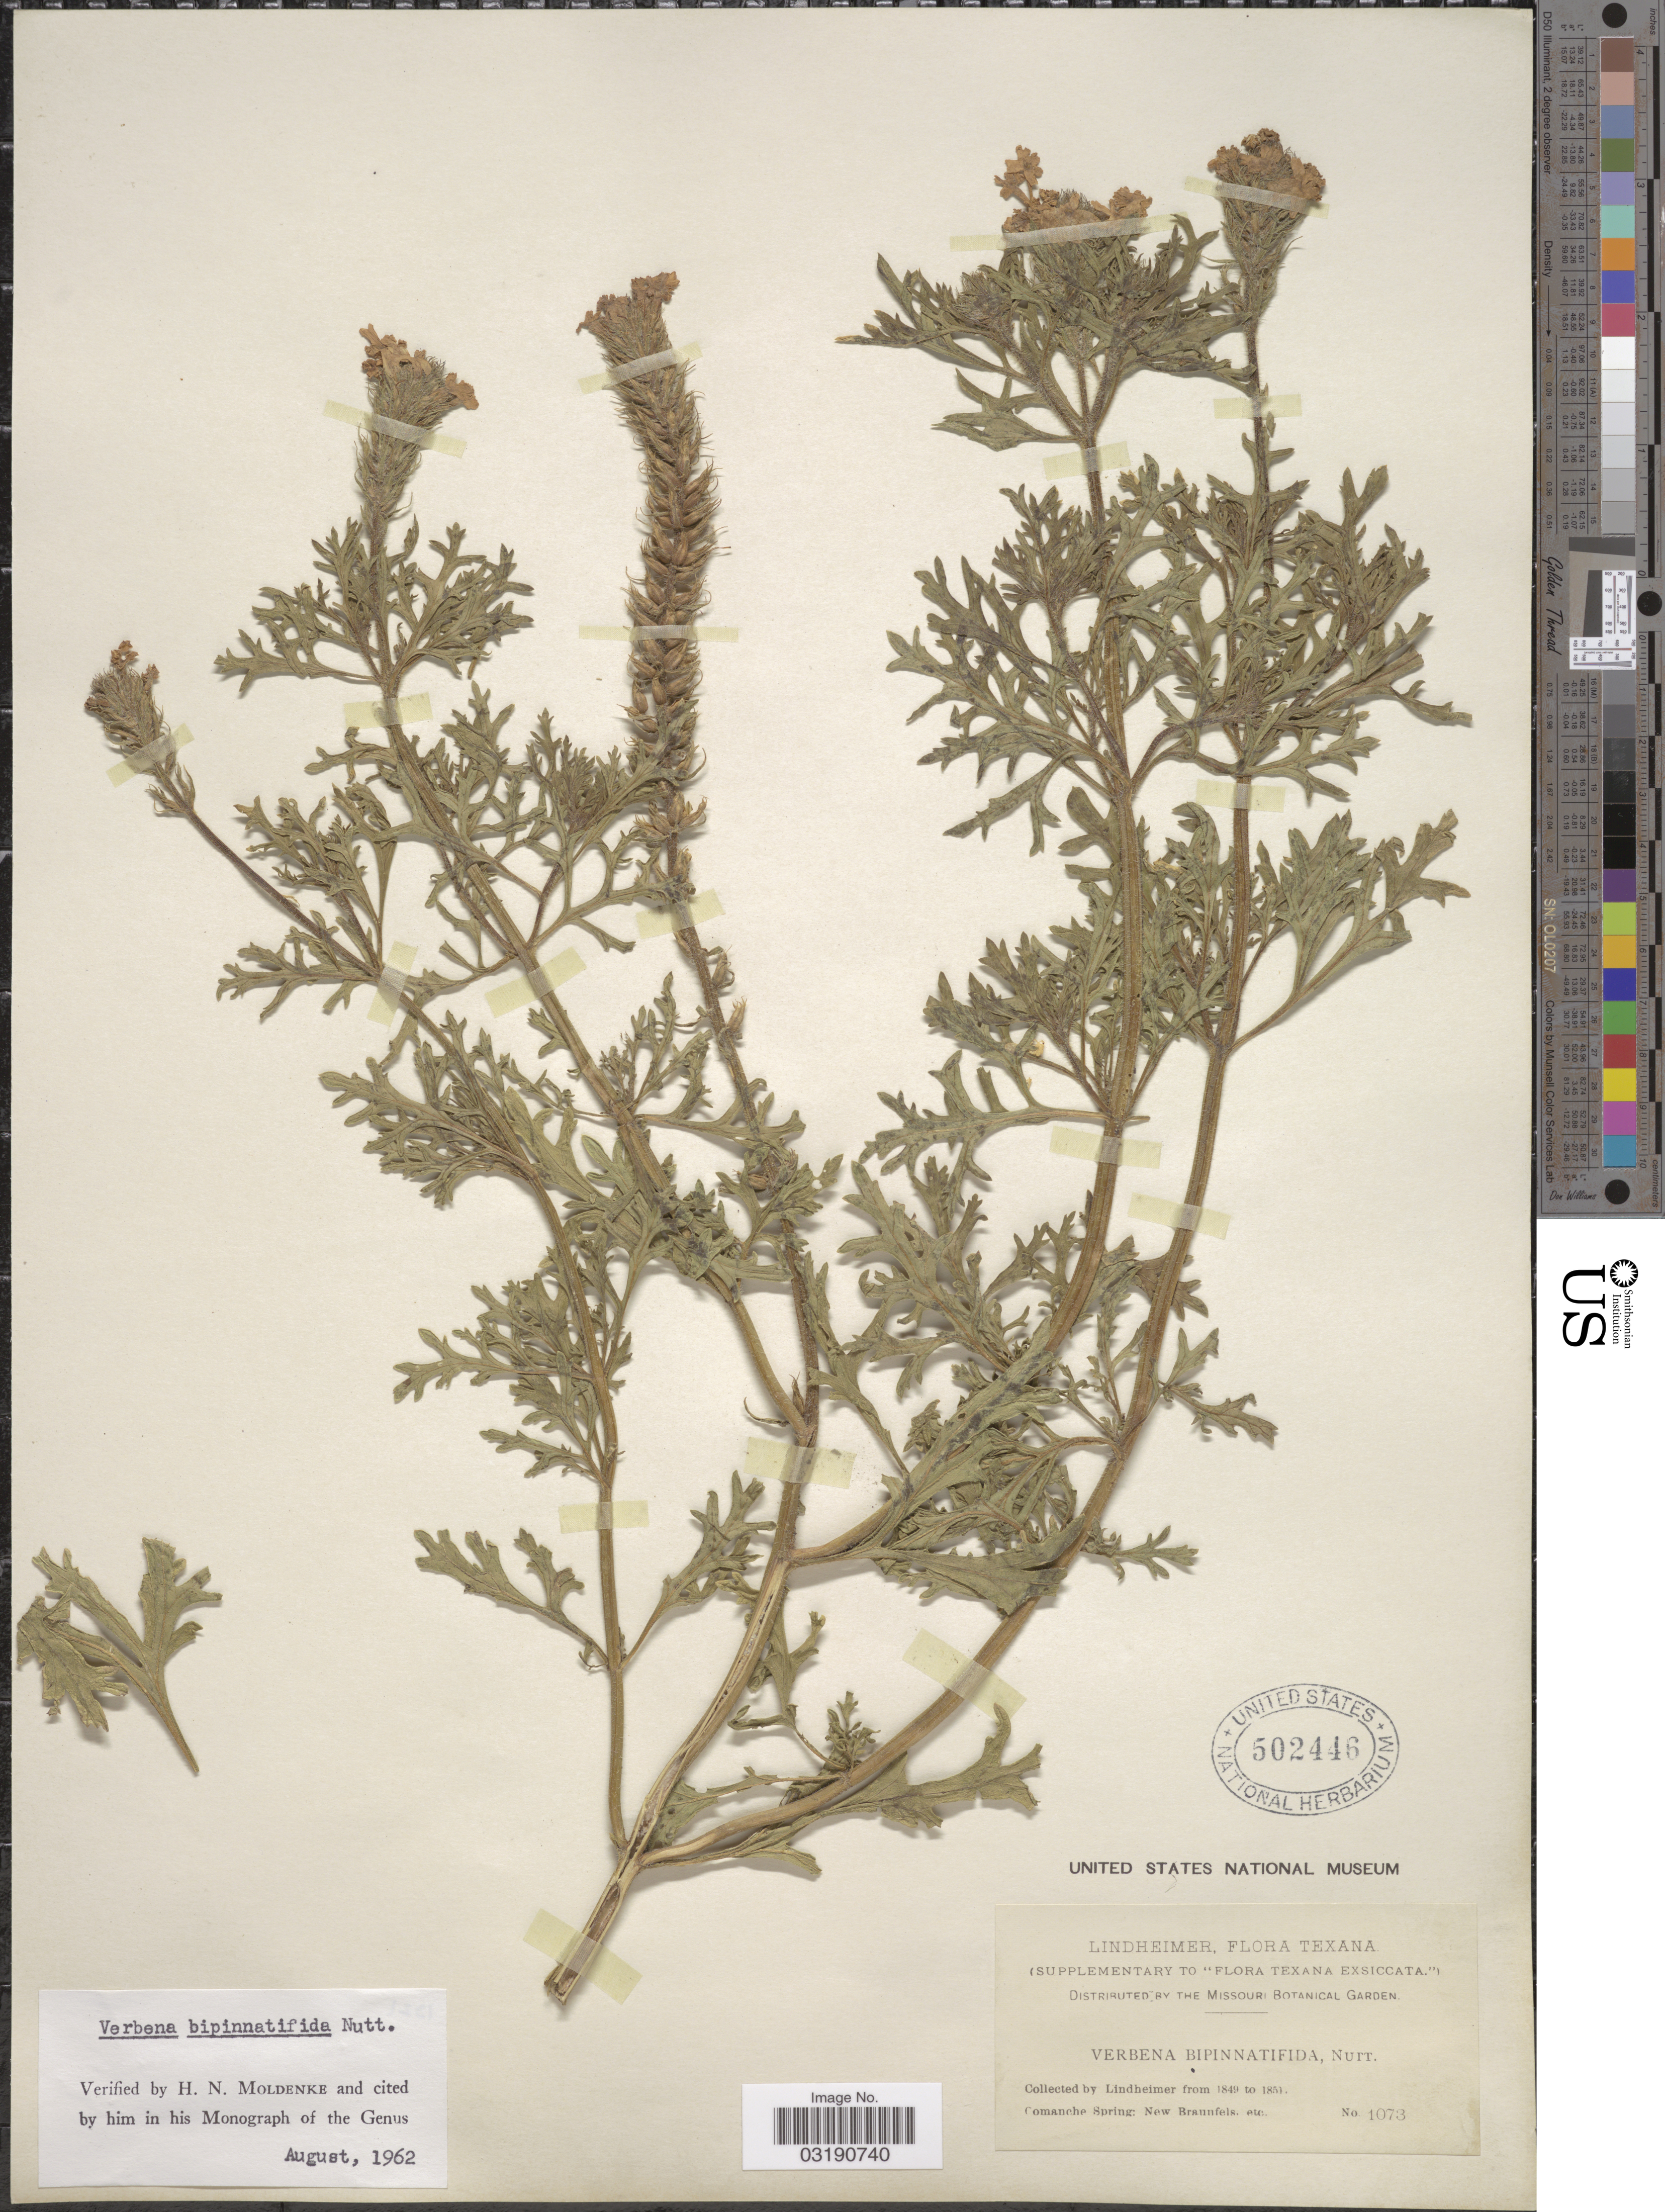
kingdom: Plantae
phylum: Tracheophyta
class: Magnoliopsida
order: Lamiales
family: Verbenaceae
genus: Verbena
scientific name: Verbena bipinnatifida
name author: (Schauer) Nutt.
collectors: -. Lindheimer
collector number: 1073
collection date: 1849/1851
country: United States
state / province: Texas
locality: Comanche Spring: New Braunfels. etc.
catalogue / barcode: US 502446